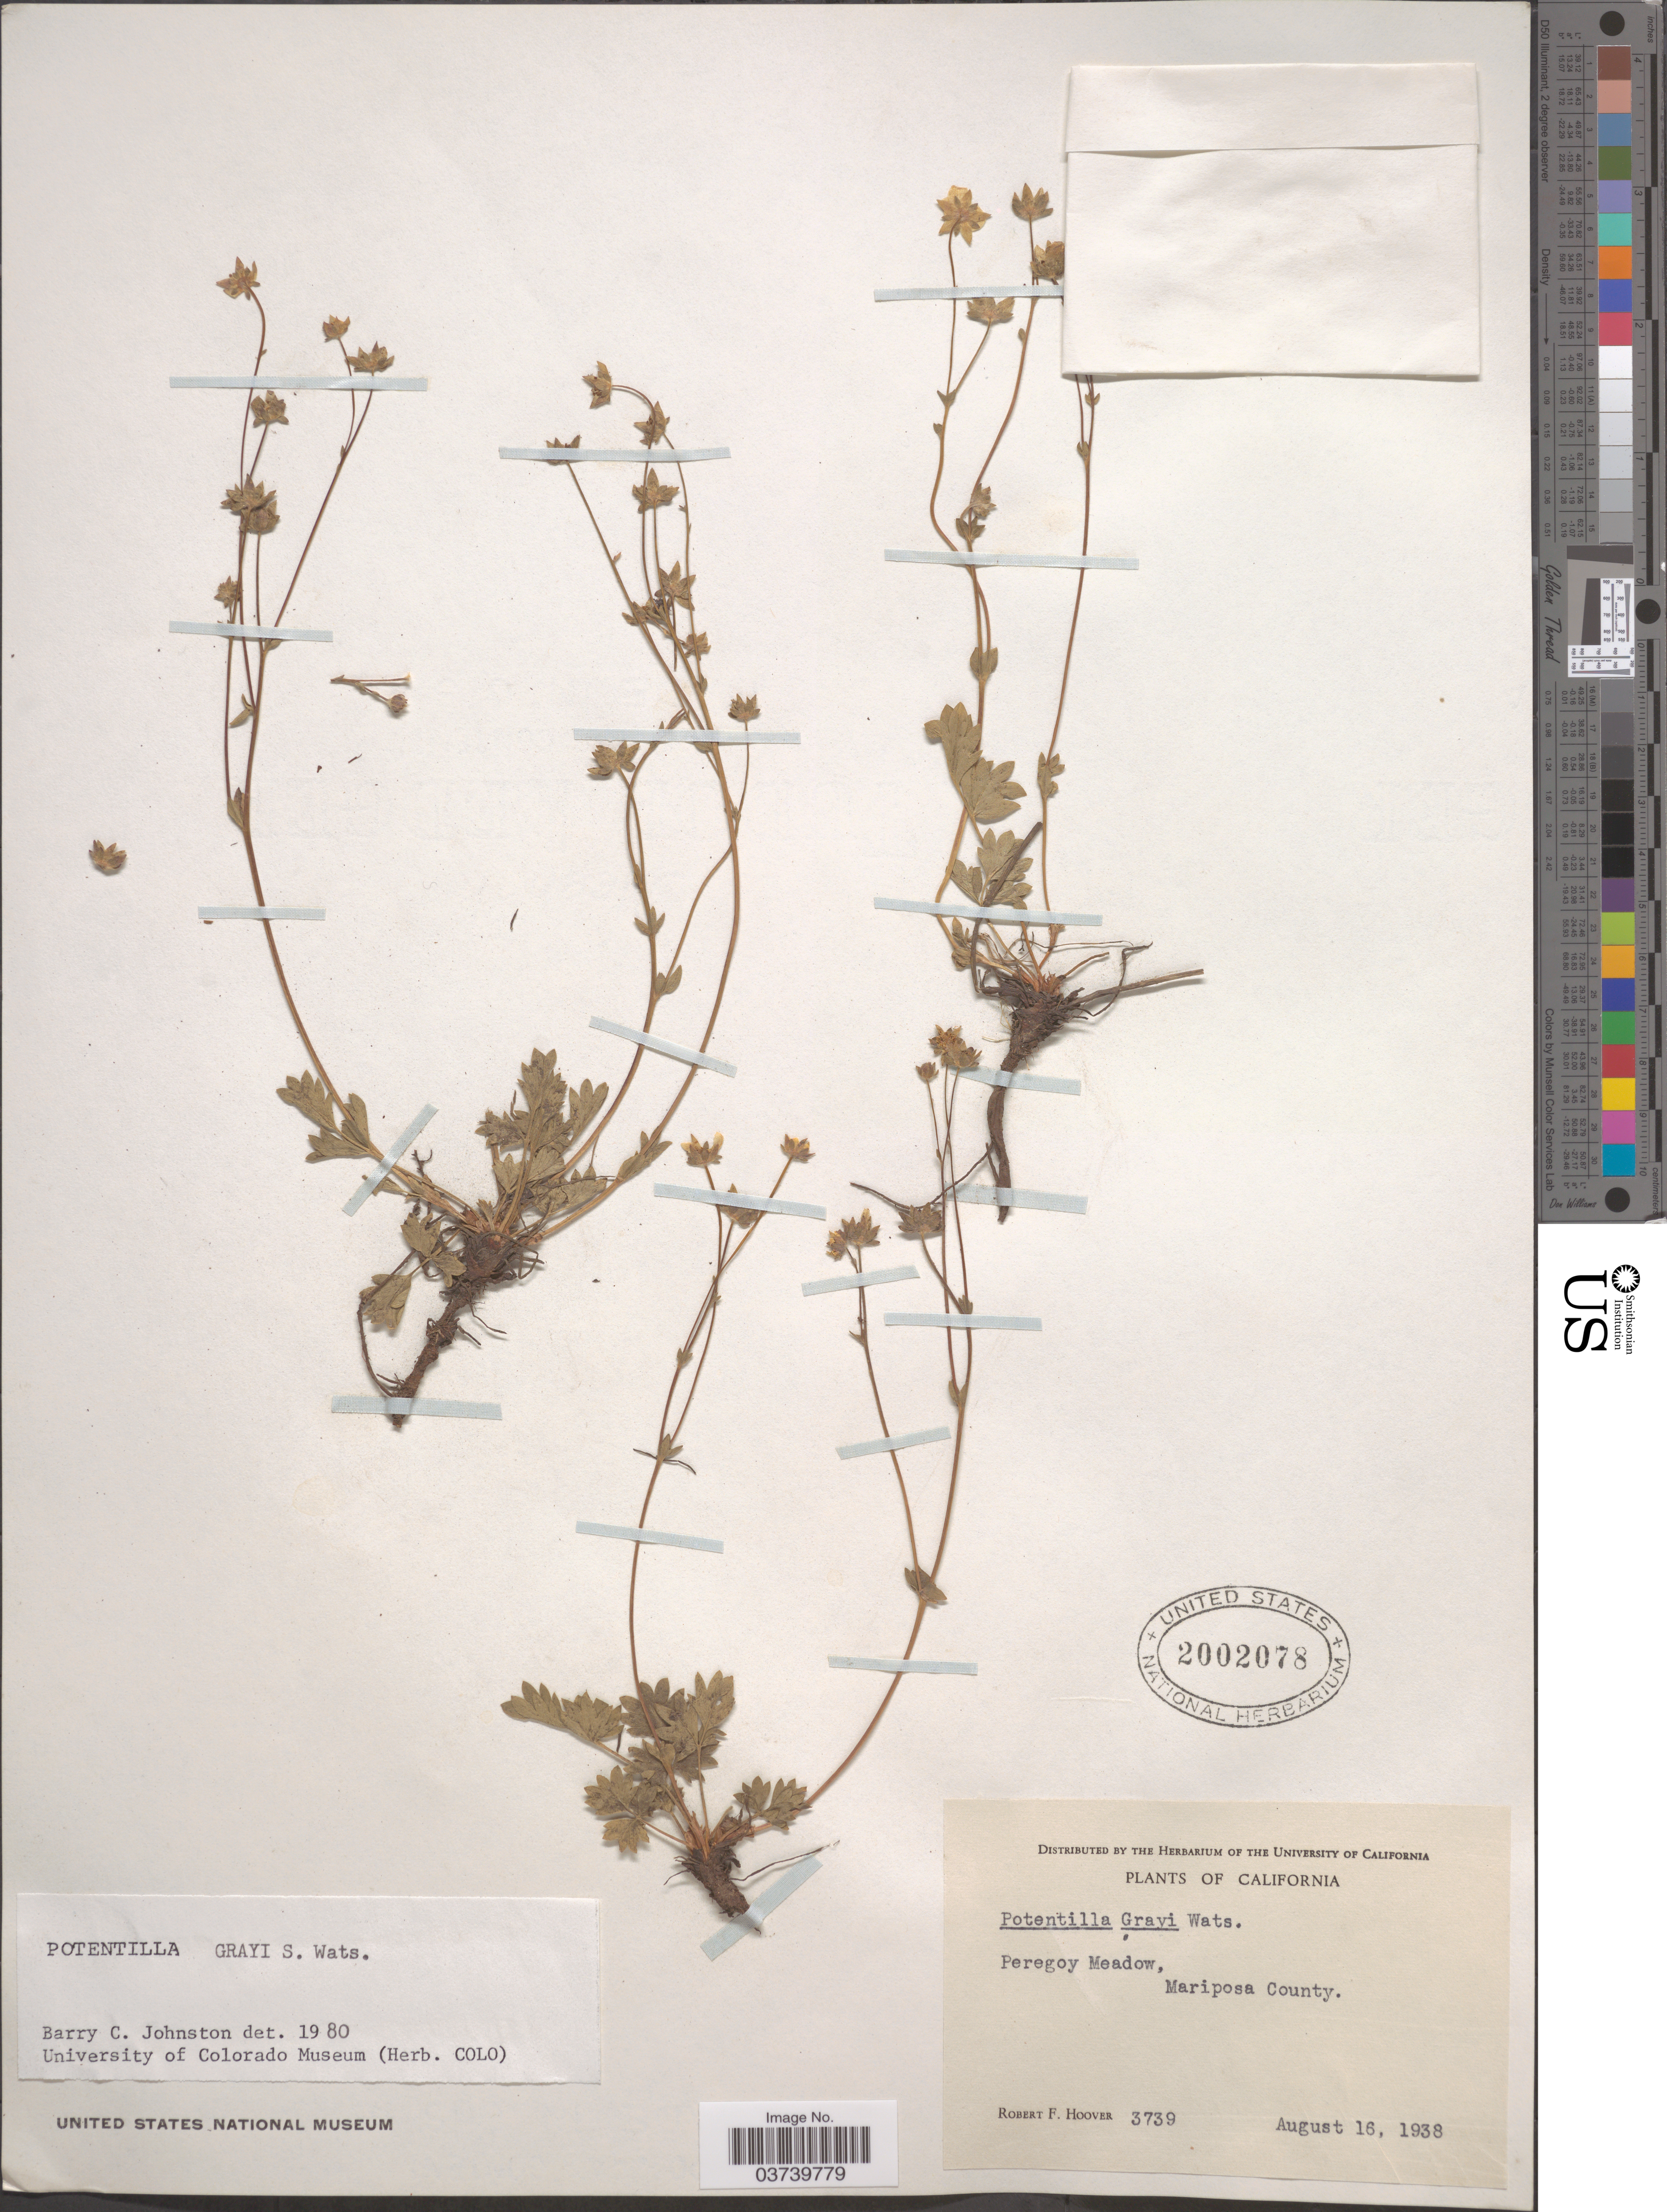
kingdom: Plantae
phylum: Tracheophyta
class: Magnoliopsida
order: Rosales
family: Rosaceae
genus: Potentilla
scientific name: Potentilla grayi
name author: S. Watson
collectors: R. F. Hoover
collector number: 3739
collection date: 1938-08-16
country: United States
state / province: California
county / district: Mariposa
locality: Peregoy Meadow, Mariposa County.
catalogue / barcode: US 2002078